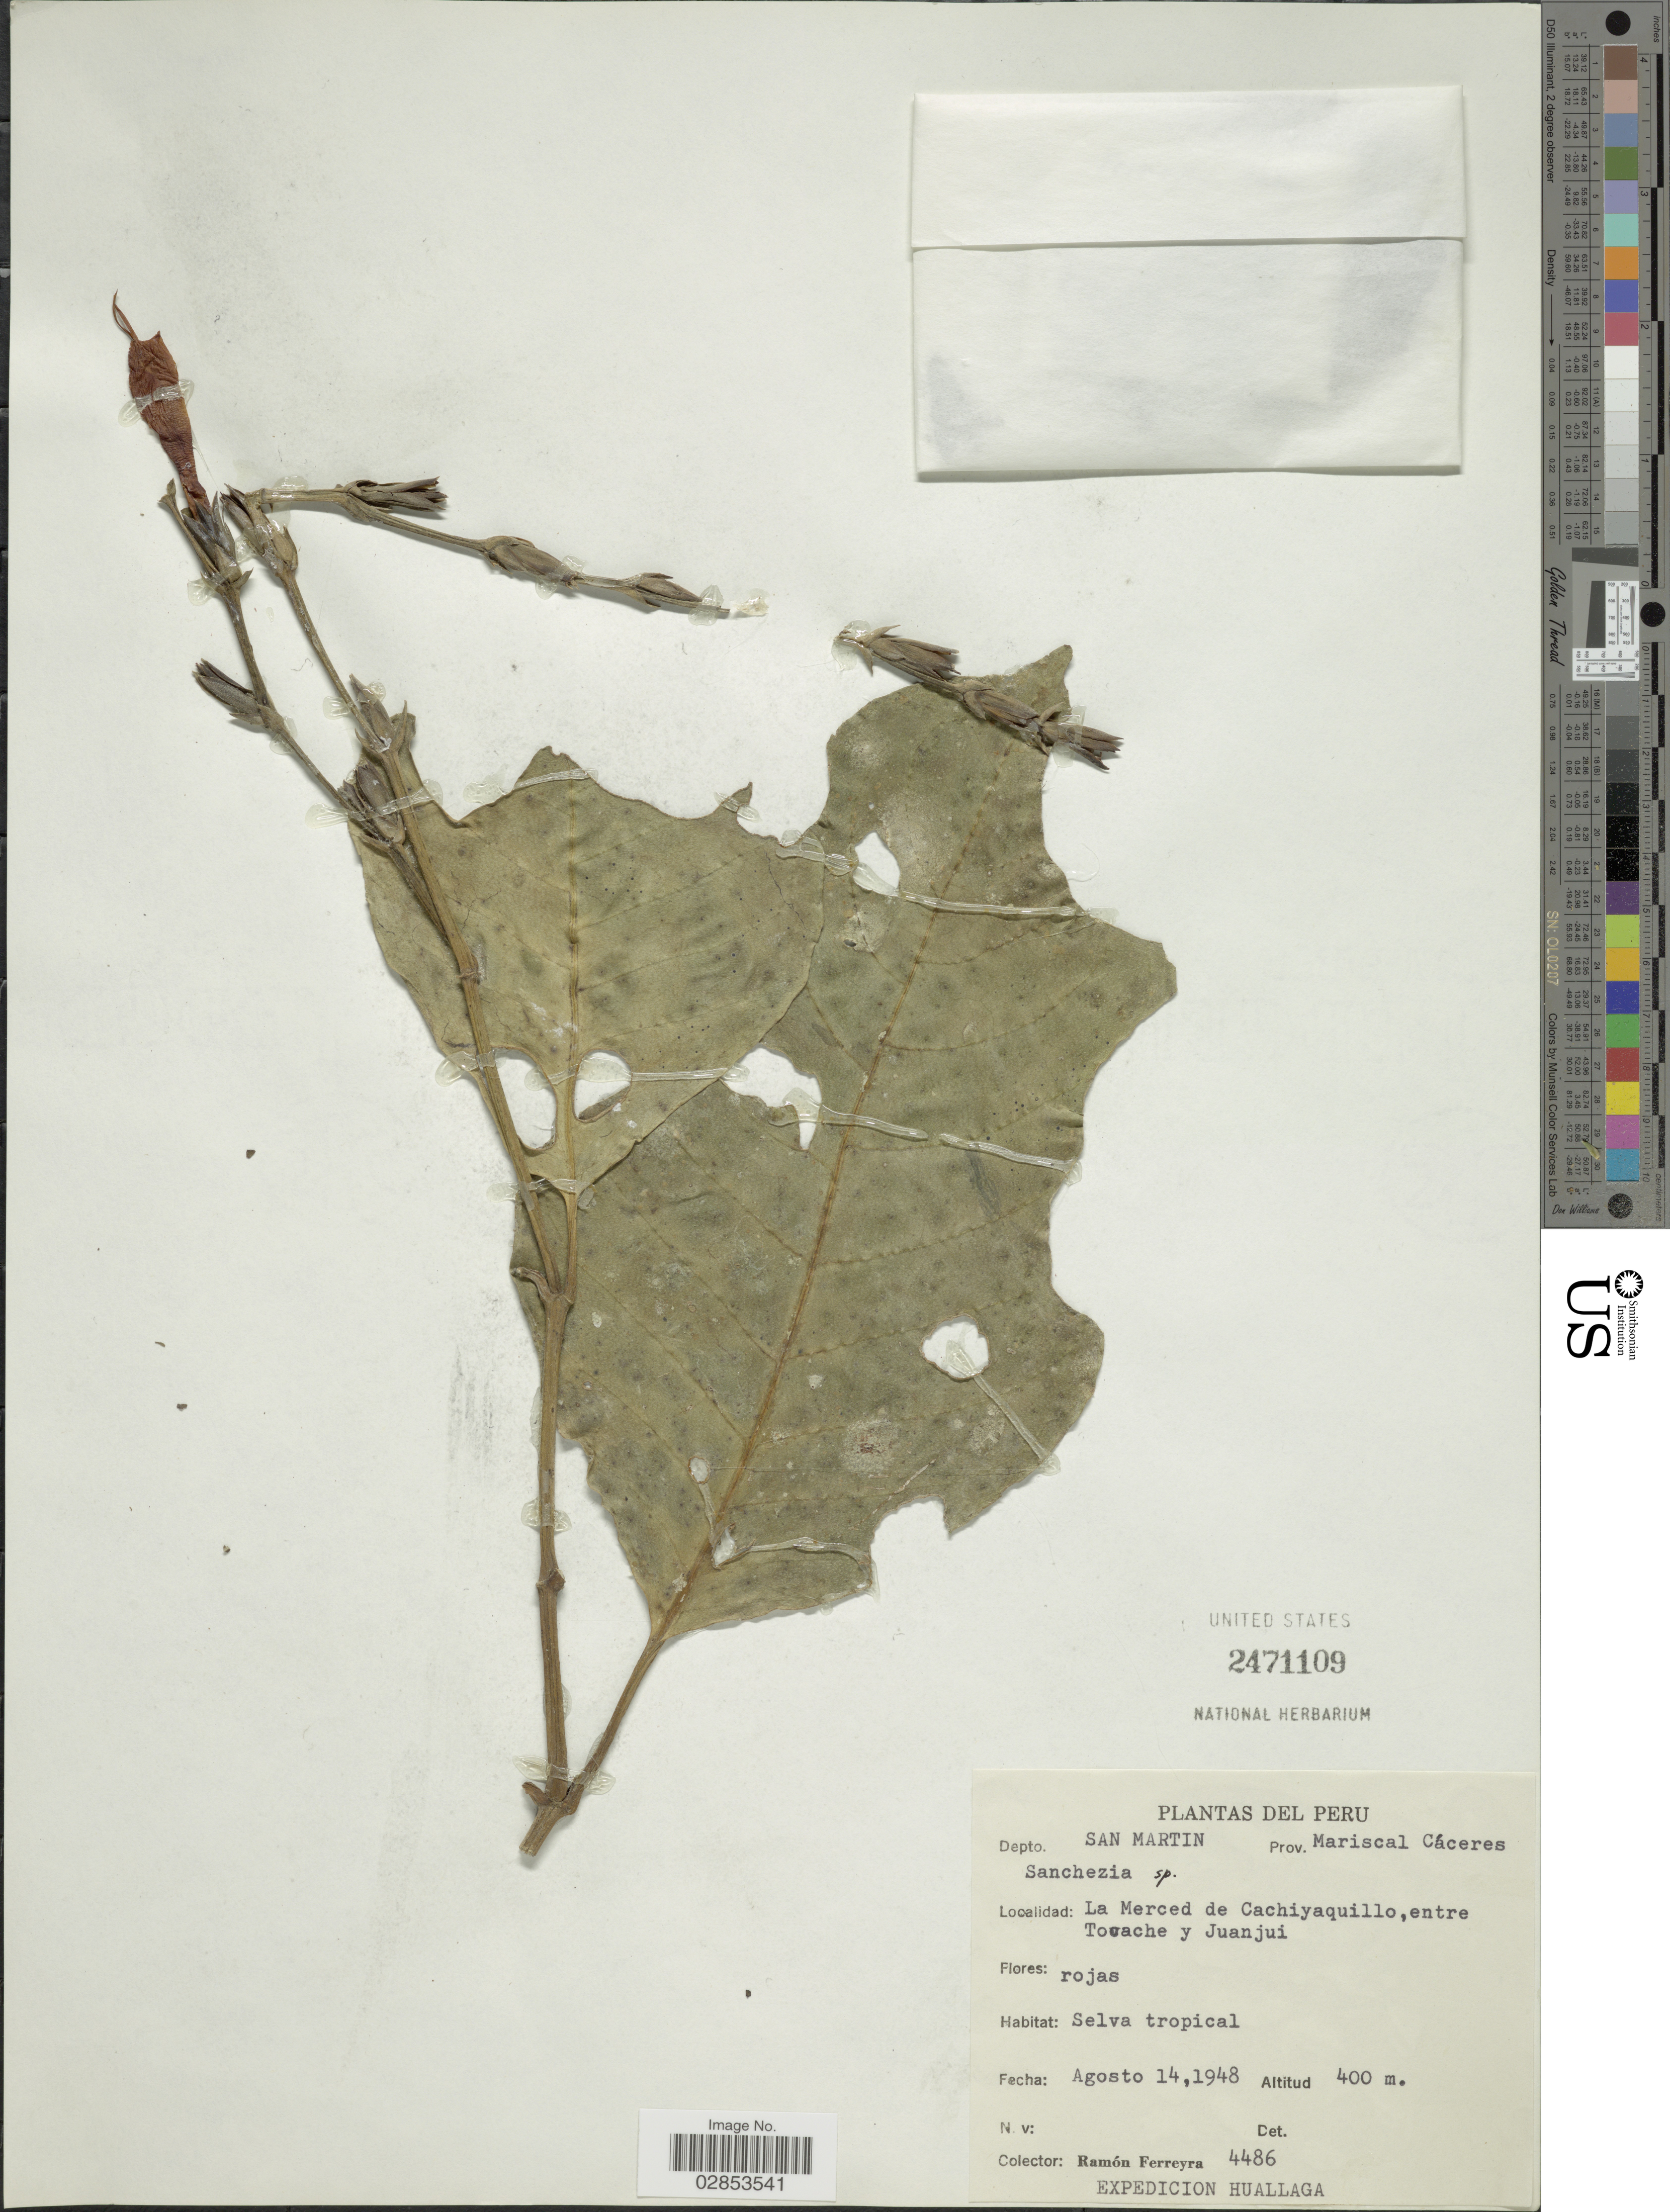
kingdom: Plantae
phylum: Tracheophyta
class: Magnoliopsida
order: Lamiales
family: Acanthaceae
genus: Sanchezia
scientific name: Sanchezia sylvestris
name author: Leonard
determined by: Azevedo, Igor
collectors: R. A. Ferreyra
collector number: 4486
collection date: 1948-08-14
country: Peru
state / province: San Martín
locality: Depto. San Martin. Prov. Mariscal Cáceres. La Merced de Cachiyaquillo, entre Tocache y Juanjui.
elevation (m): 400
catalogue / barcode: US 2471109